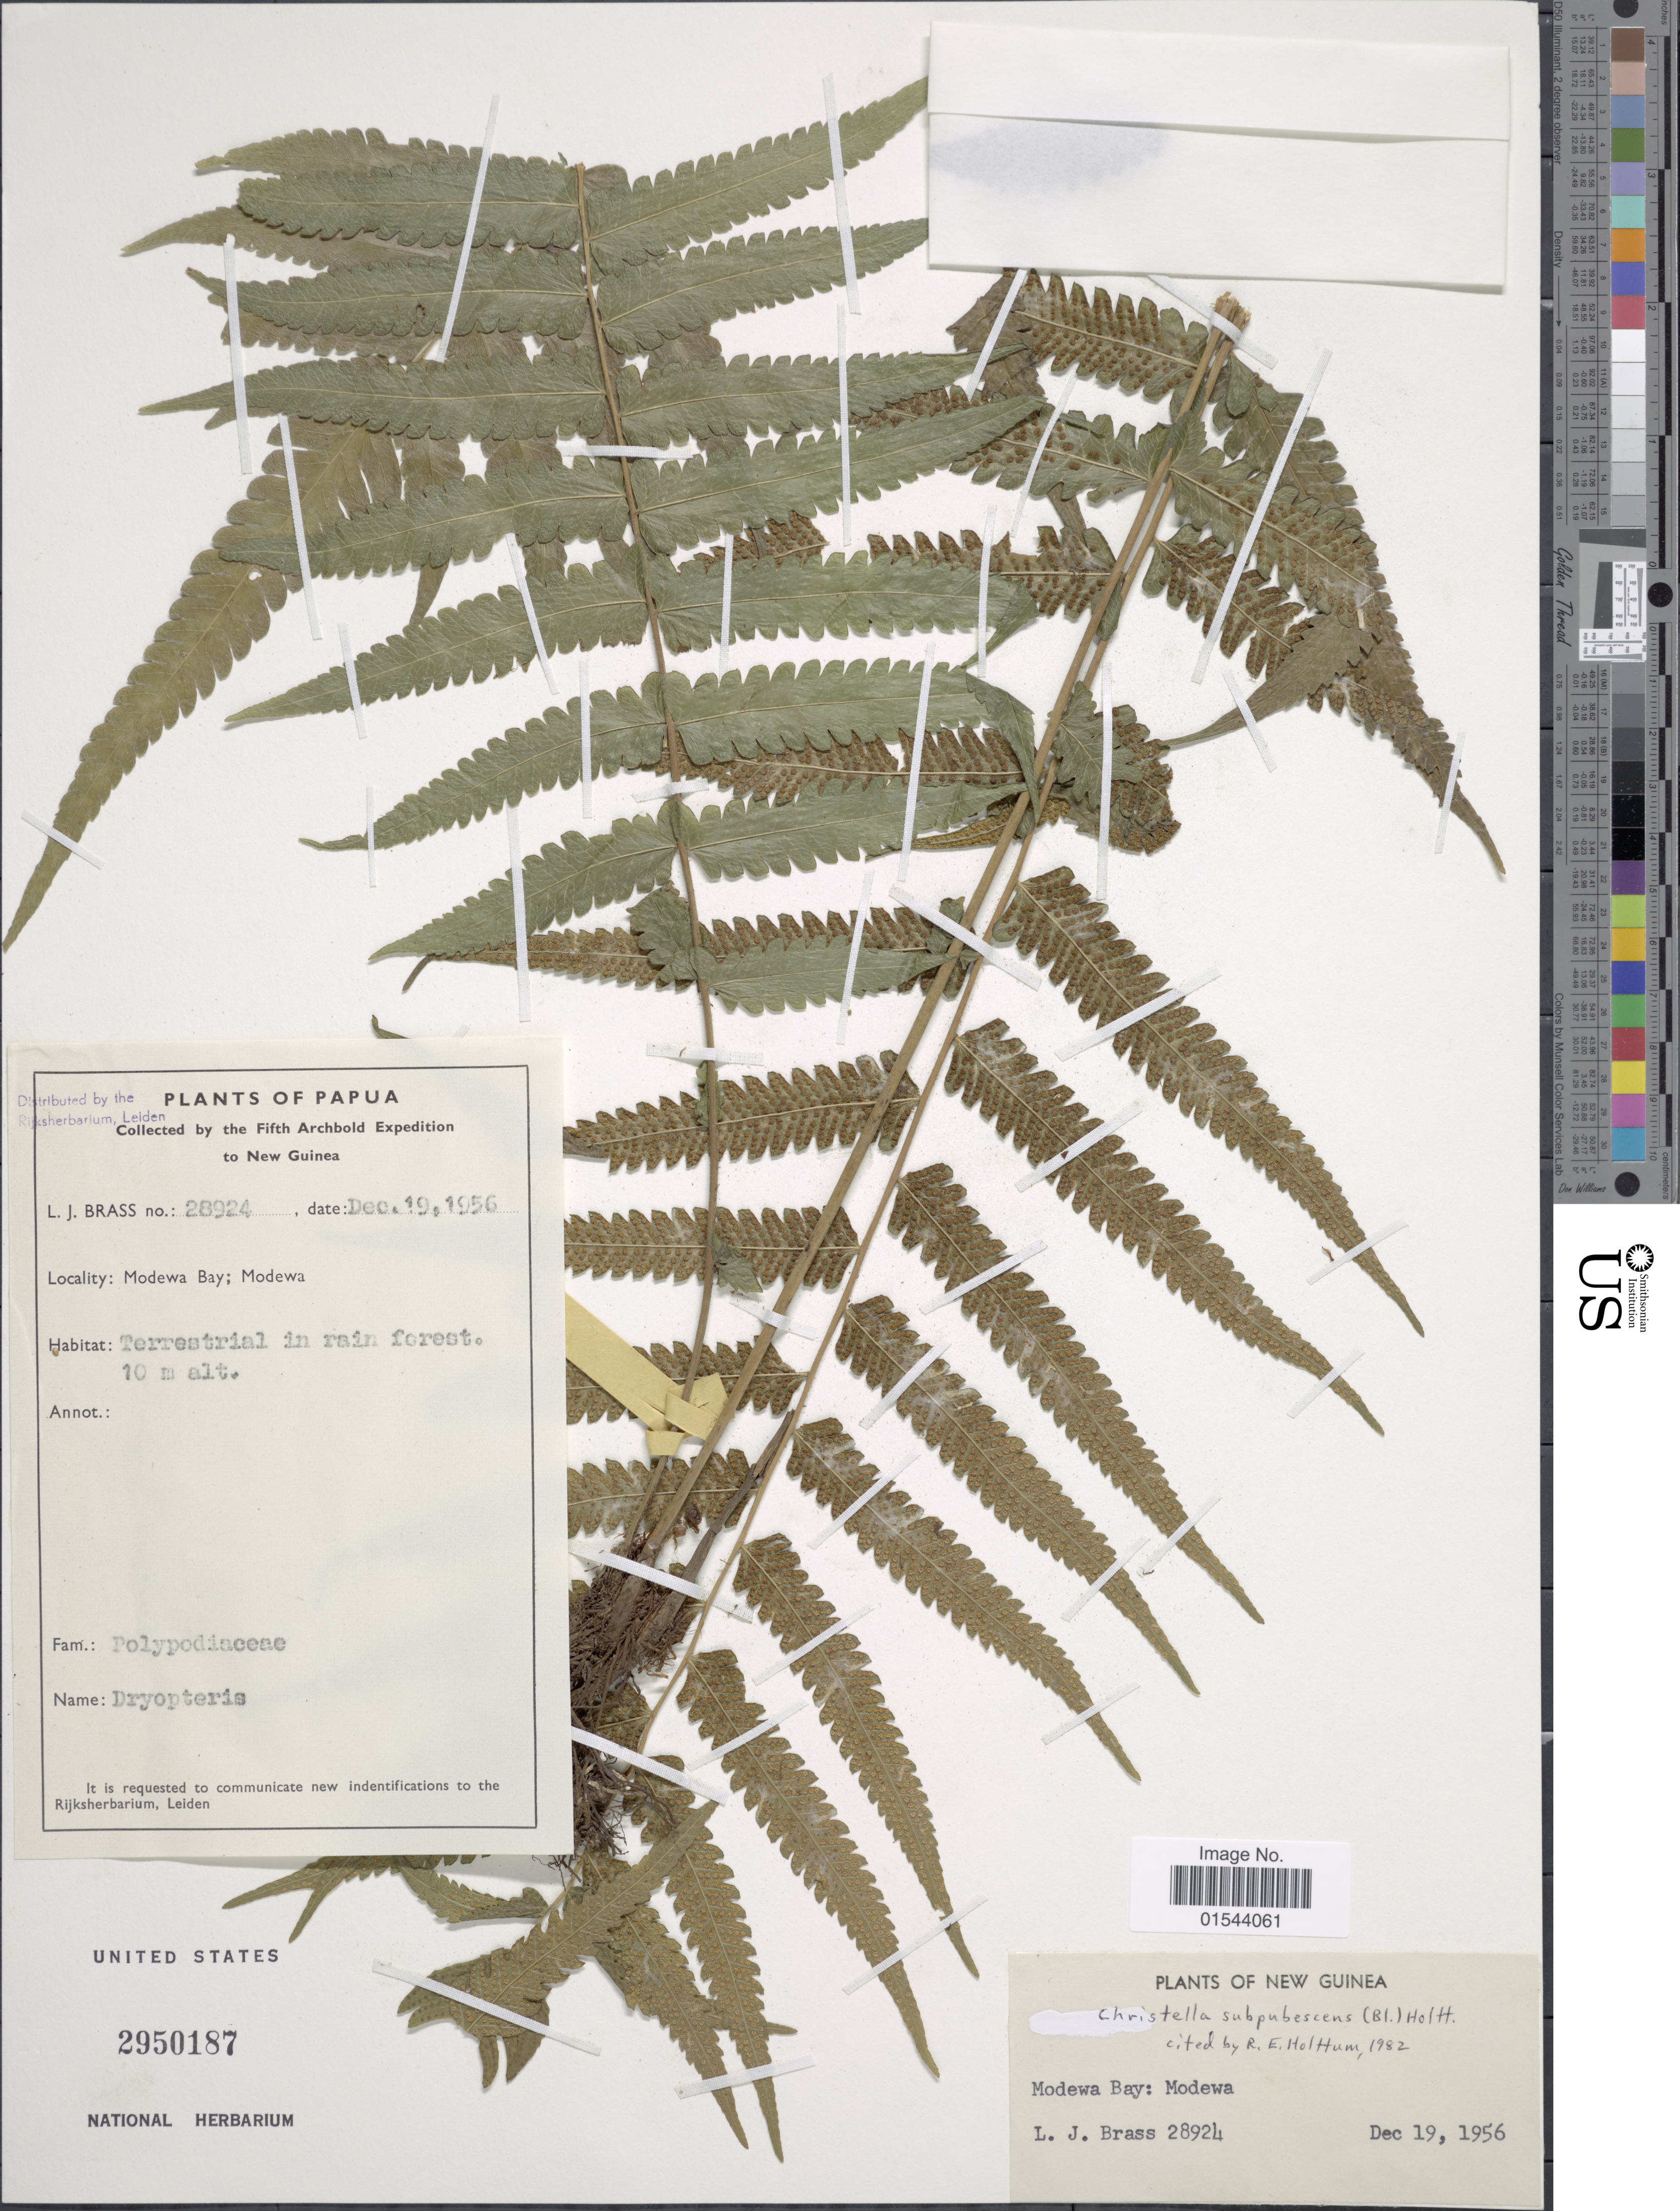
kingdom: Plantae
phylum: Tracheophyta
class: Polypodiopsida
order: Polypodiales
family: Thelypteridaceae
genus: Christella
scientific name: Christella subpubescens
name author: (Blume) Holttum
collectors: L. J. Brass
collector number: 28924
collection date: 1956-12-19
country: Papua New Guinea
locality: Modewa Bay; Modewa, New Guinea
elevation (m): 10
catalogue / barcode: US 2950187